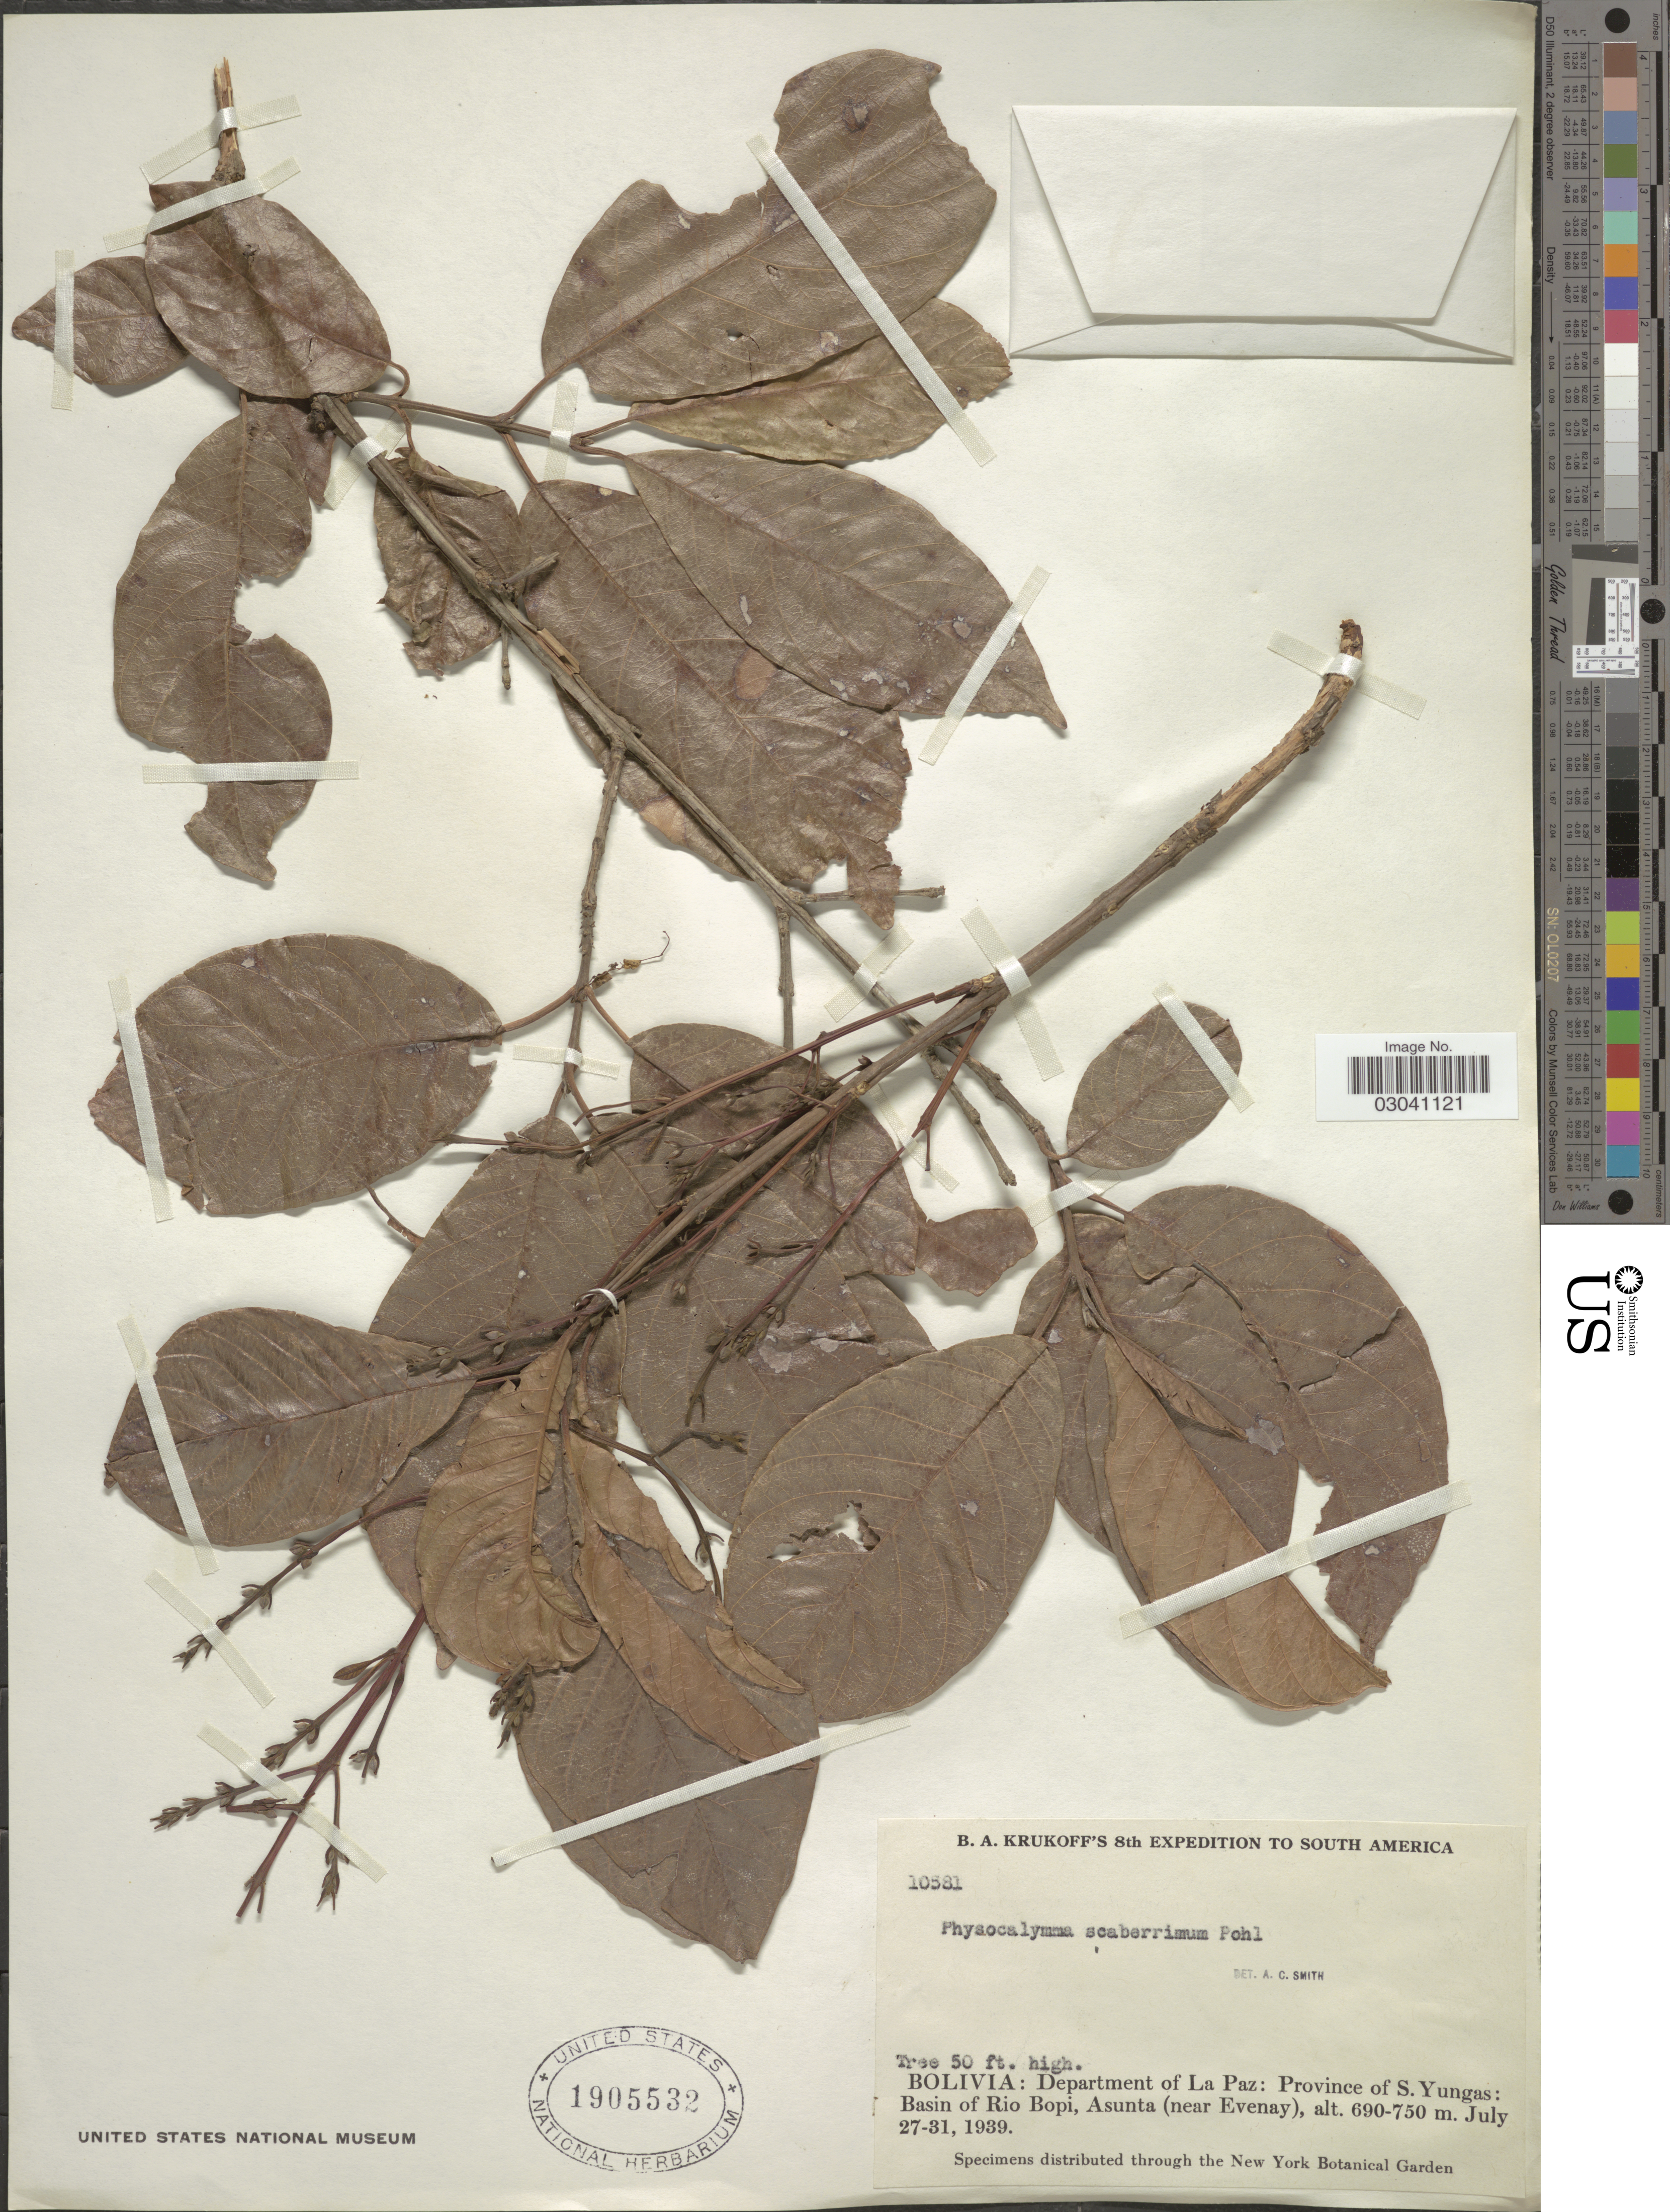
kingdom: Plantae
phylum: Tracheophyta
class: Magnoliopsida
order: Myrtales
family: Lythraceae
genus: Physocalymma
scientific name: Physocalymma scaberrimum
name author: Pohl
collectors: B. A. Krukoff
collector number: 10581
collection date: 1939-07-27/1939-07-31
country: Bolivia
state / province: La Paz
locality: Department of La Paz: Province of S. Yungas: Basin of Rio Bopi, Asunta (near Evenay).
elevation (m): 690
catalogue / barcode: US 1905532